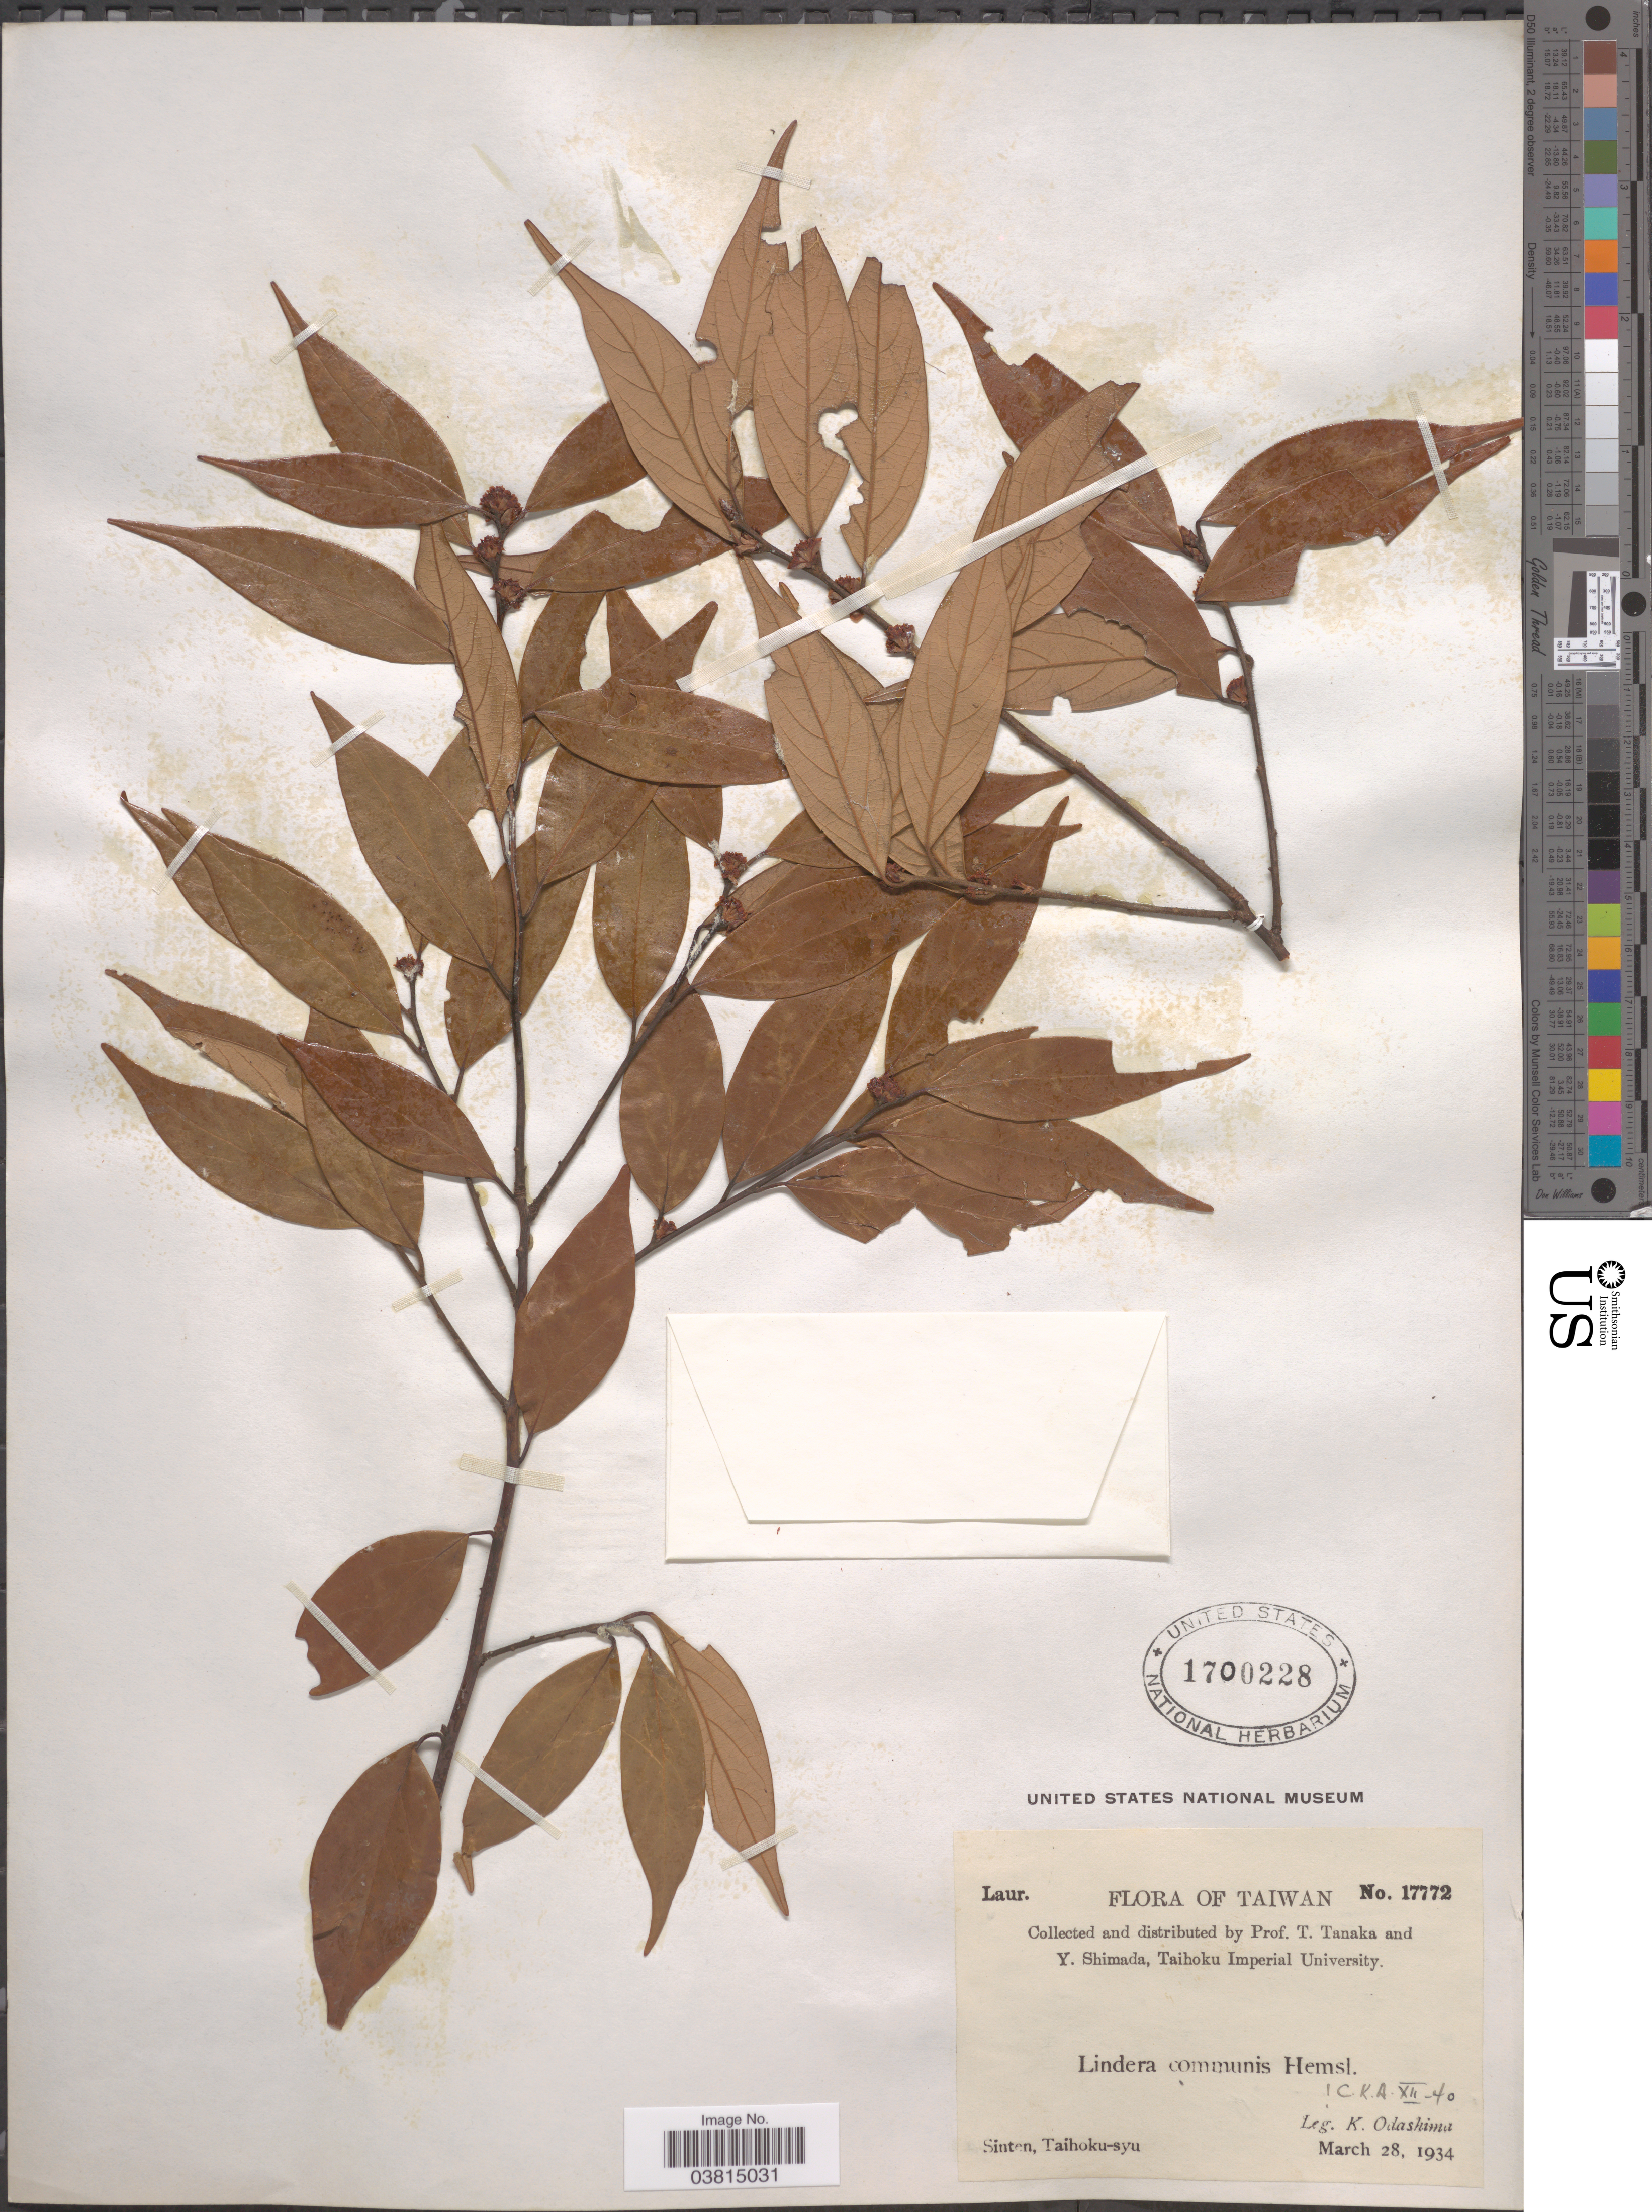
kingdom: Plantae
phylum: Tracheophyta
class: Magnoliopsida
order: Laurales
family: Lauraceae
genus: Lindera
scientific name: Lindera communis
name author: Hemsl.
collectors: K. Odashima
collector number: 17772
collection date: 1934-03-28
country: Taiwan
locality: Sinten, Taihoku-syu.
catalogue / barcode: US 1700228